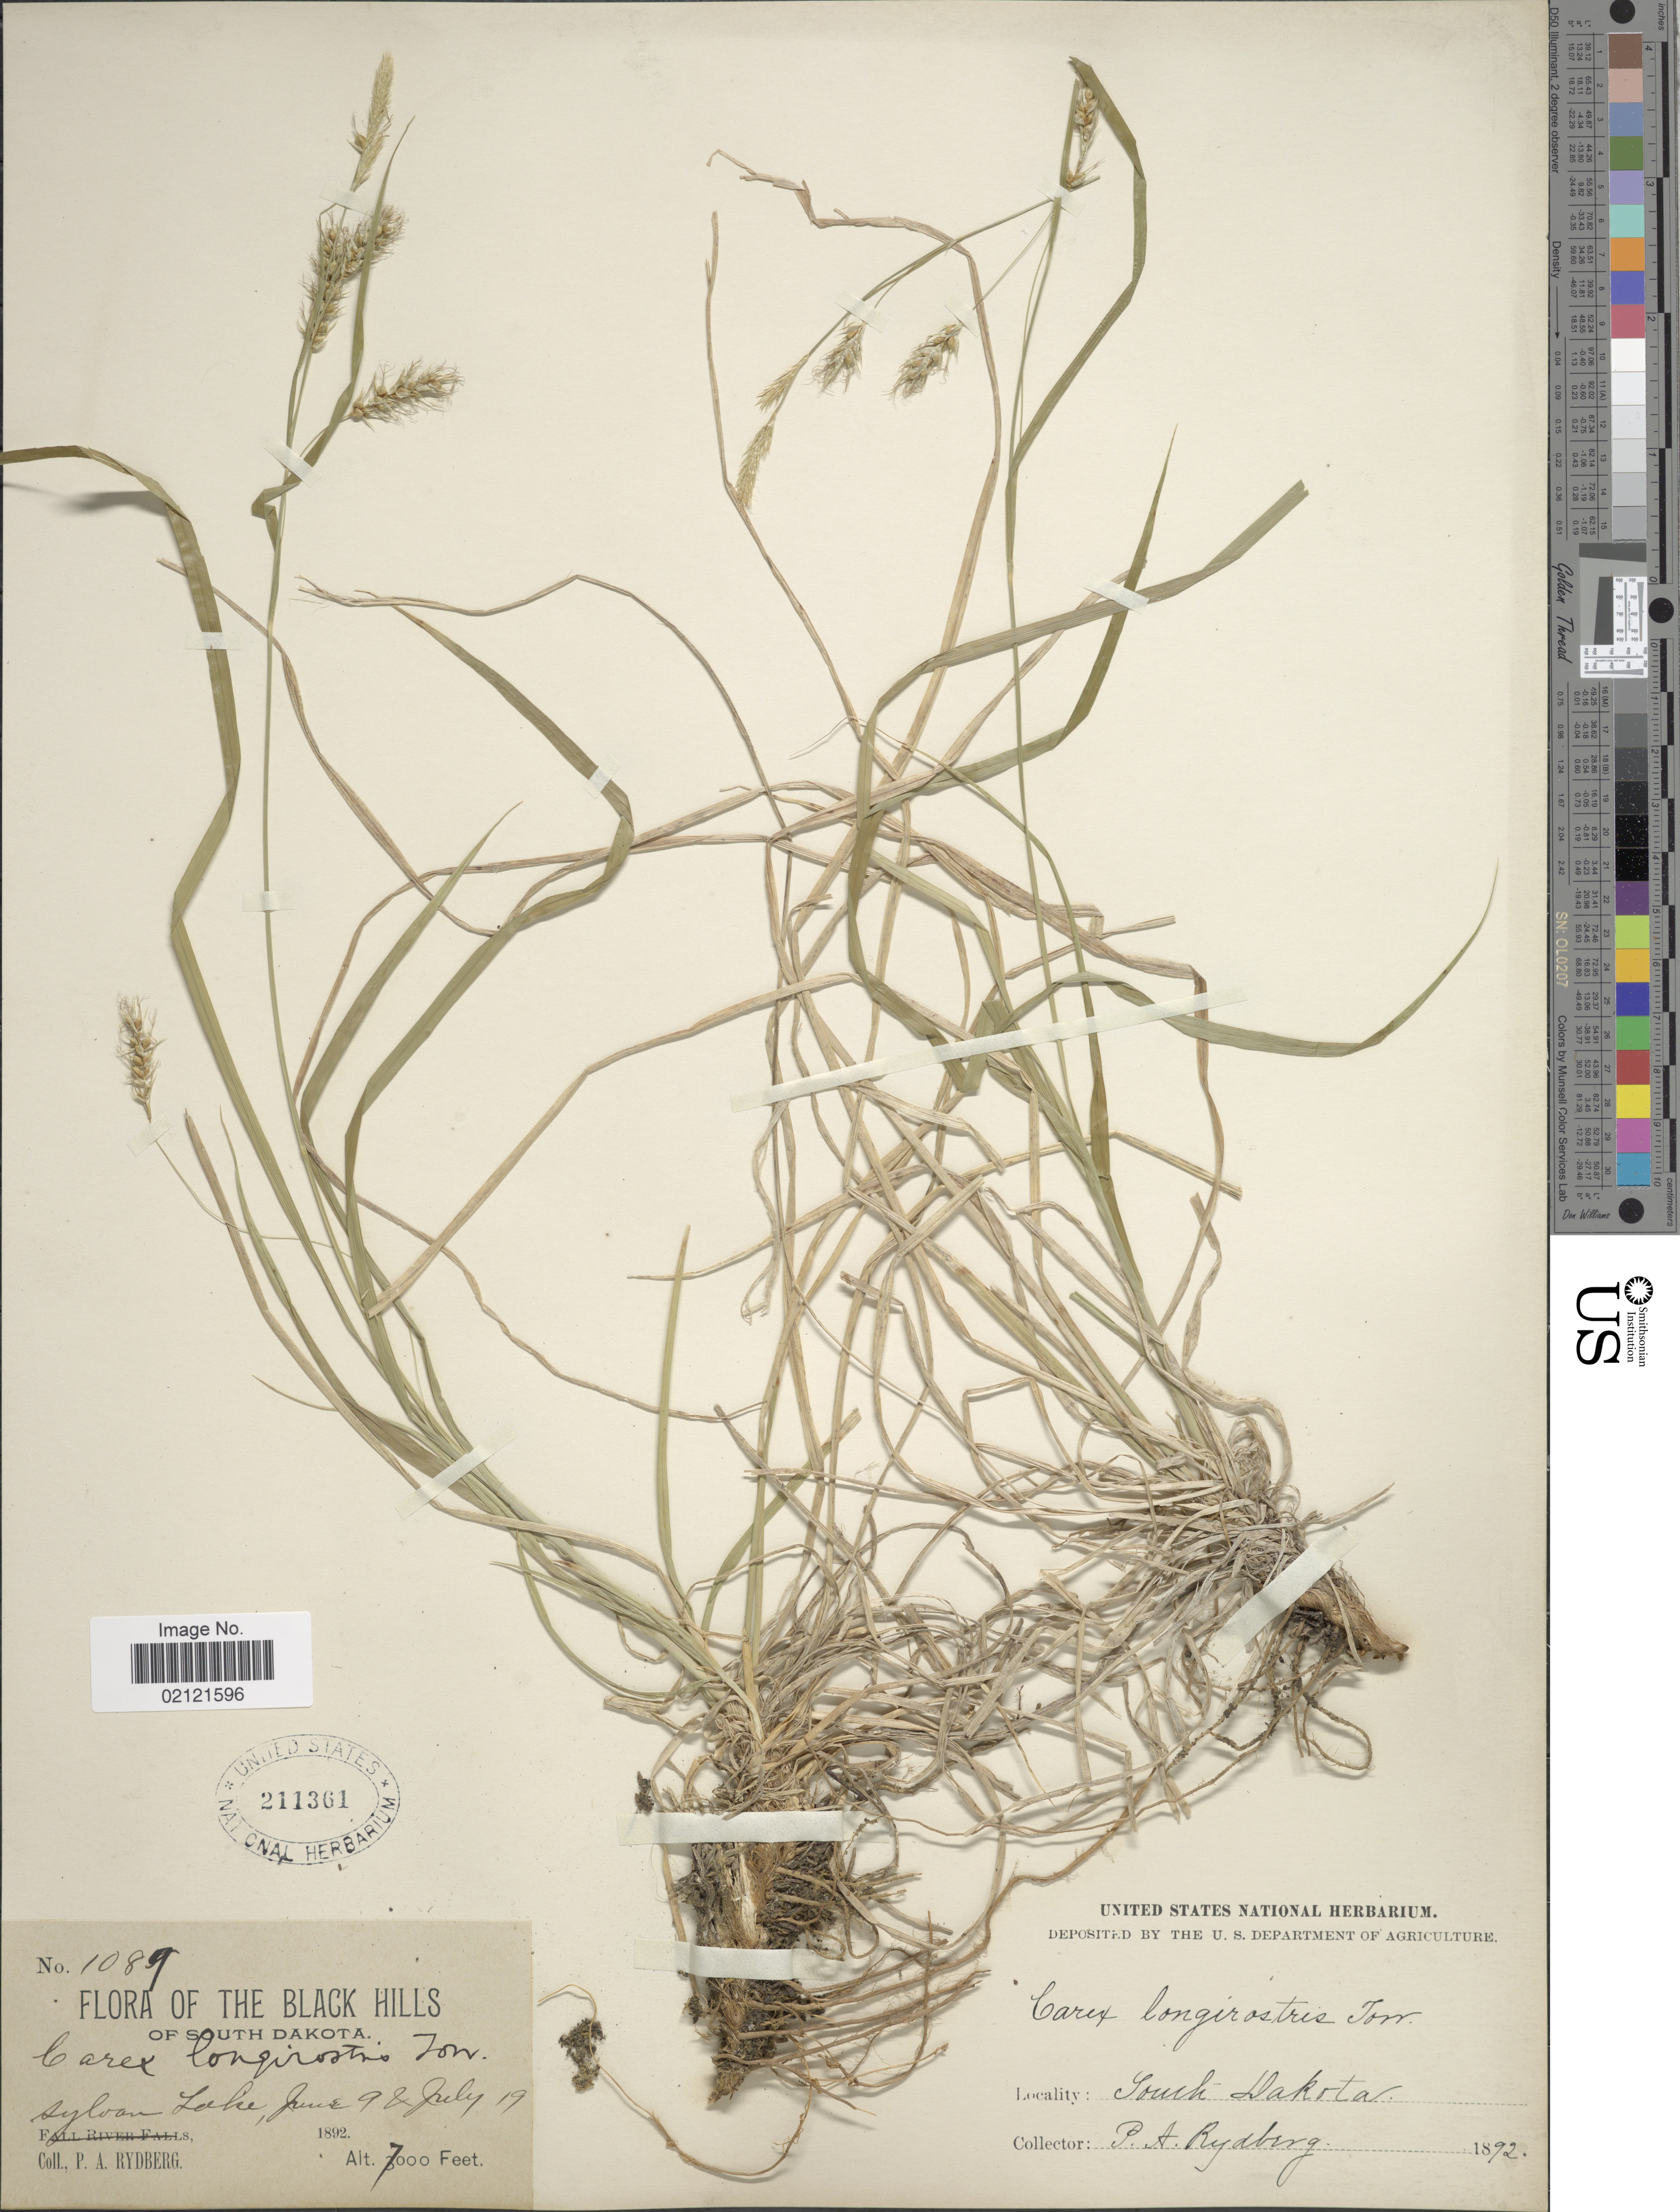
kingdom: Plantae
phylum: Tracheophyta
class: Liliopsida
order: Poales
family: Cyperaceae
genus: Carex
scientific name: Carex sprengelii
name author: Dewey ex Spreng.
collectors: P. A. Rydberg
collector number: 1089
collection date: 1892-06-09/1892-07-19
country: United States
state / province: South Dakota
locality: The Black Hills, Sylvan Lake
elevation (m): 2134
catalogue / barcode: US 211361